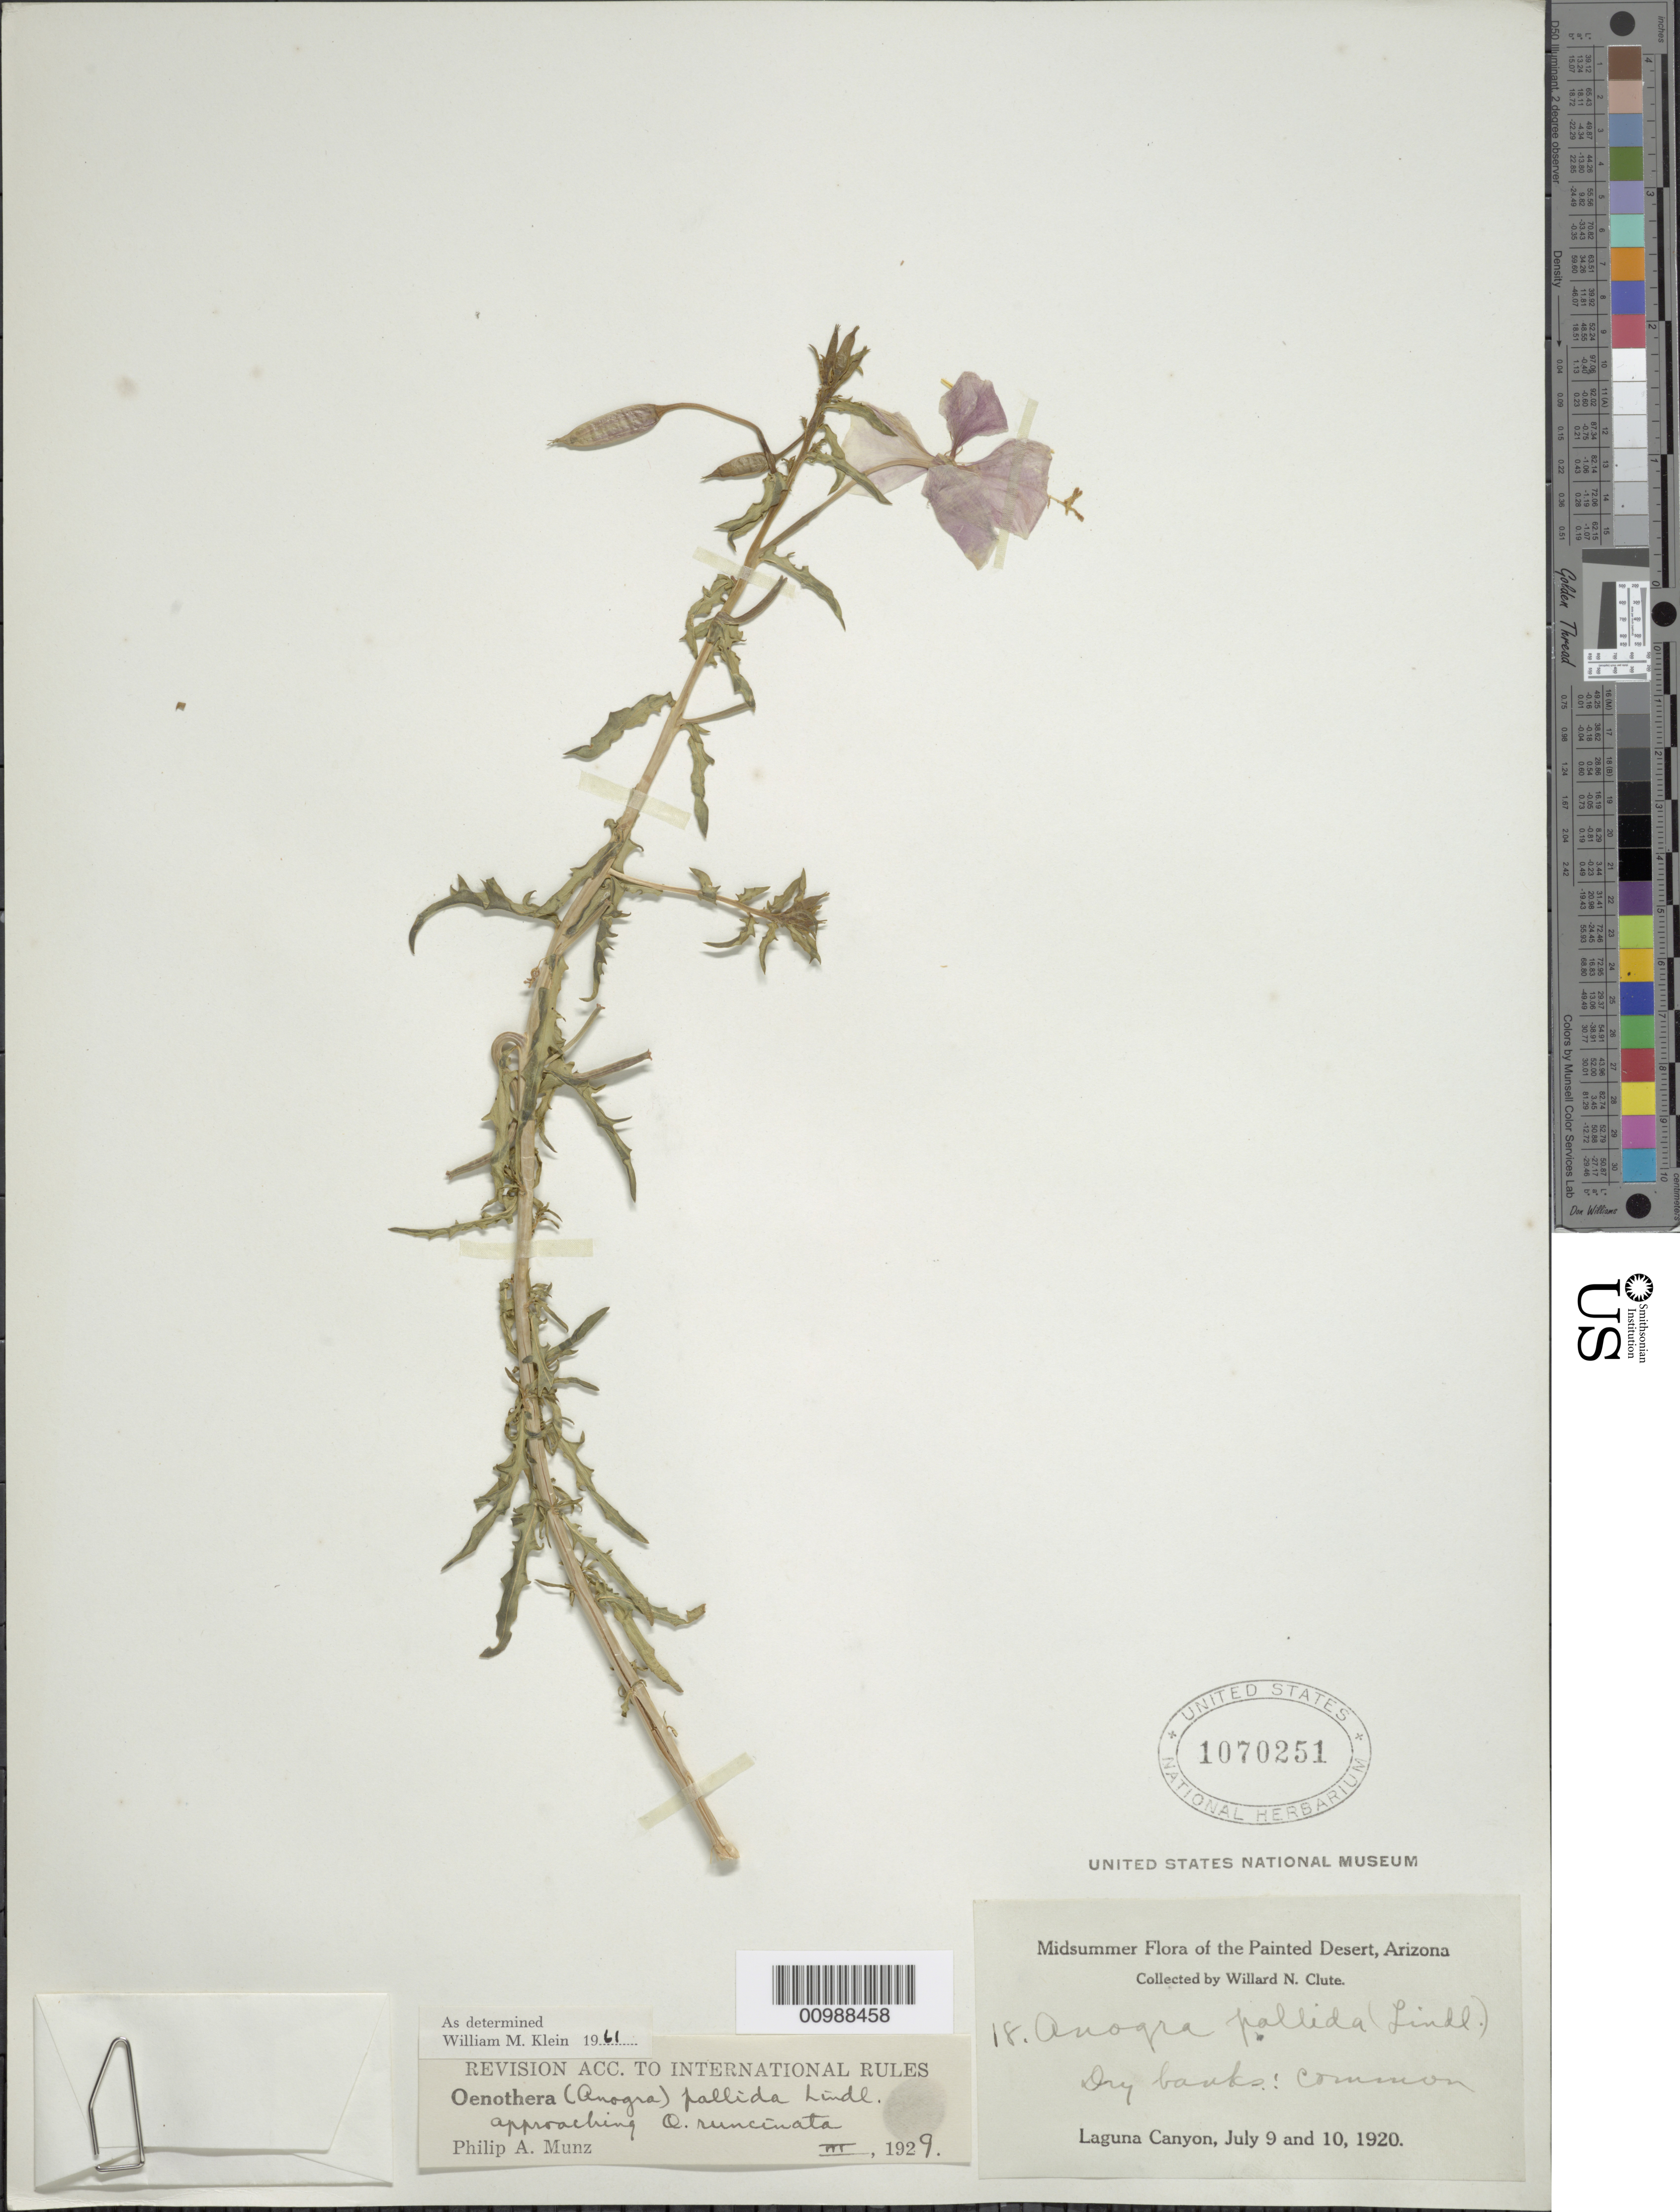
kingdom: Plantae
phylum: Tracheophyta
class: Magnoliopsida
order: Myrtales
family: Onagraceae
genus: Oenothera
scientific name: Oenothera pallida subsp. pallida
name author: Lindl.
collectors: W. N. Clute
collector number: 18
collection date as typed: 09 Jul 1920 to 10 Jul 1920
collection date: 1920-07-09/1920-07-10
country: United States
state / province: Arizona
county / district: Cochise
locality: Laguna Canyon, Painted Desesrt. Common in dry banks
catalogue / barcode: US 1070251